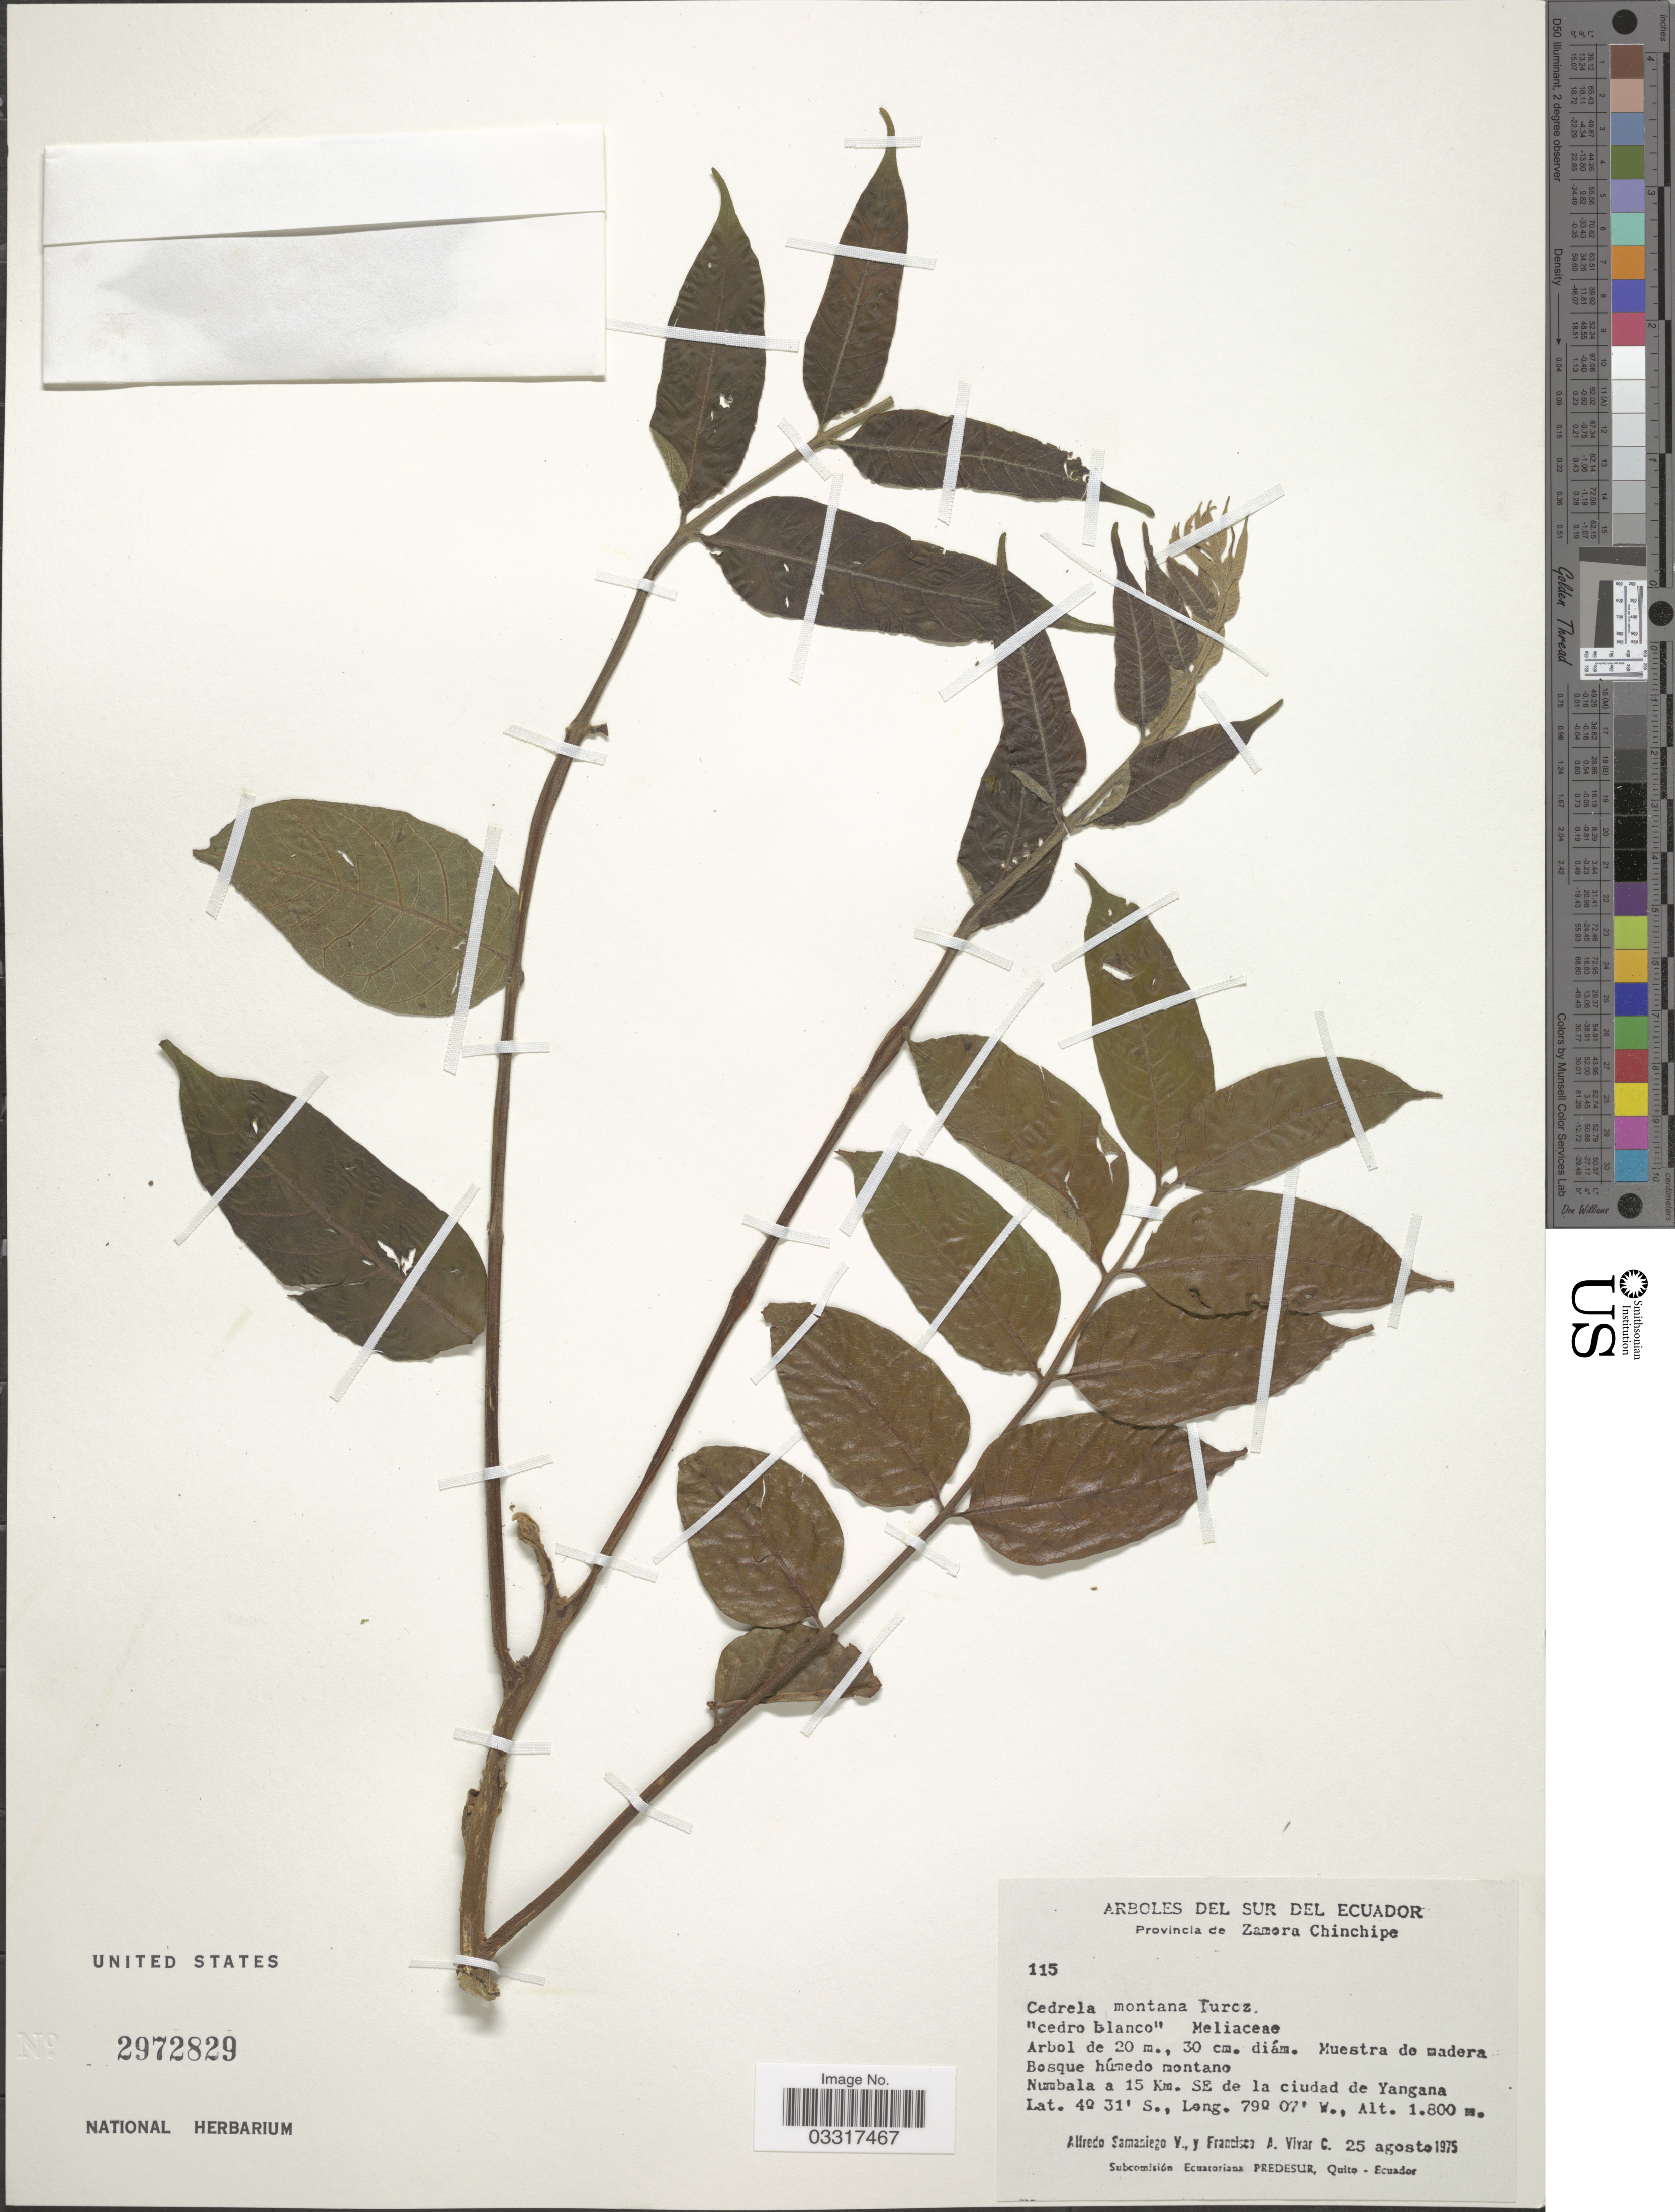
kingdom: Plantae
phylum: Tracheophyta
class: Magnoliopsida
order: Sapindales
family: Meliaceae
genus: Cedrela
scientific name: Cedrela montana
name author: Moritz ex Turcz.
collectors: A. V. Samaniego & F. A. Vivar C.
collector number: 115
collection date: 1975-08-25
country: Ecuador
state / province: Zamora-Chinchipe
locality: Numbala a 15 Km. SE de la ciudad de Yangana.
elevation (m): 1800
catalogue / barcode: US 2972829